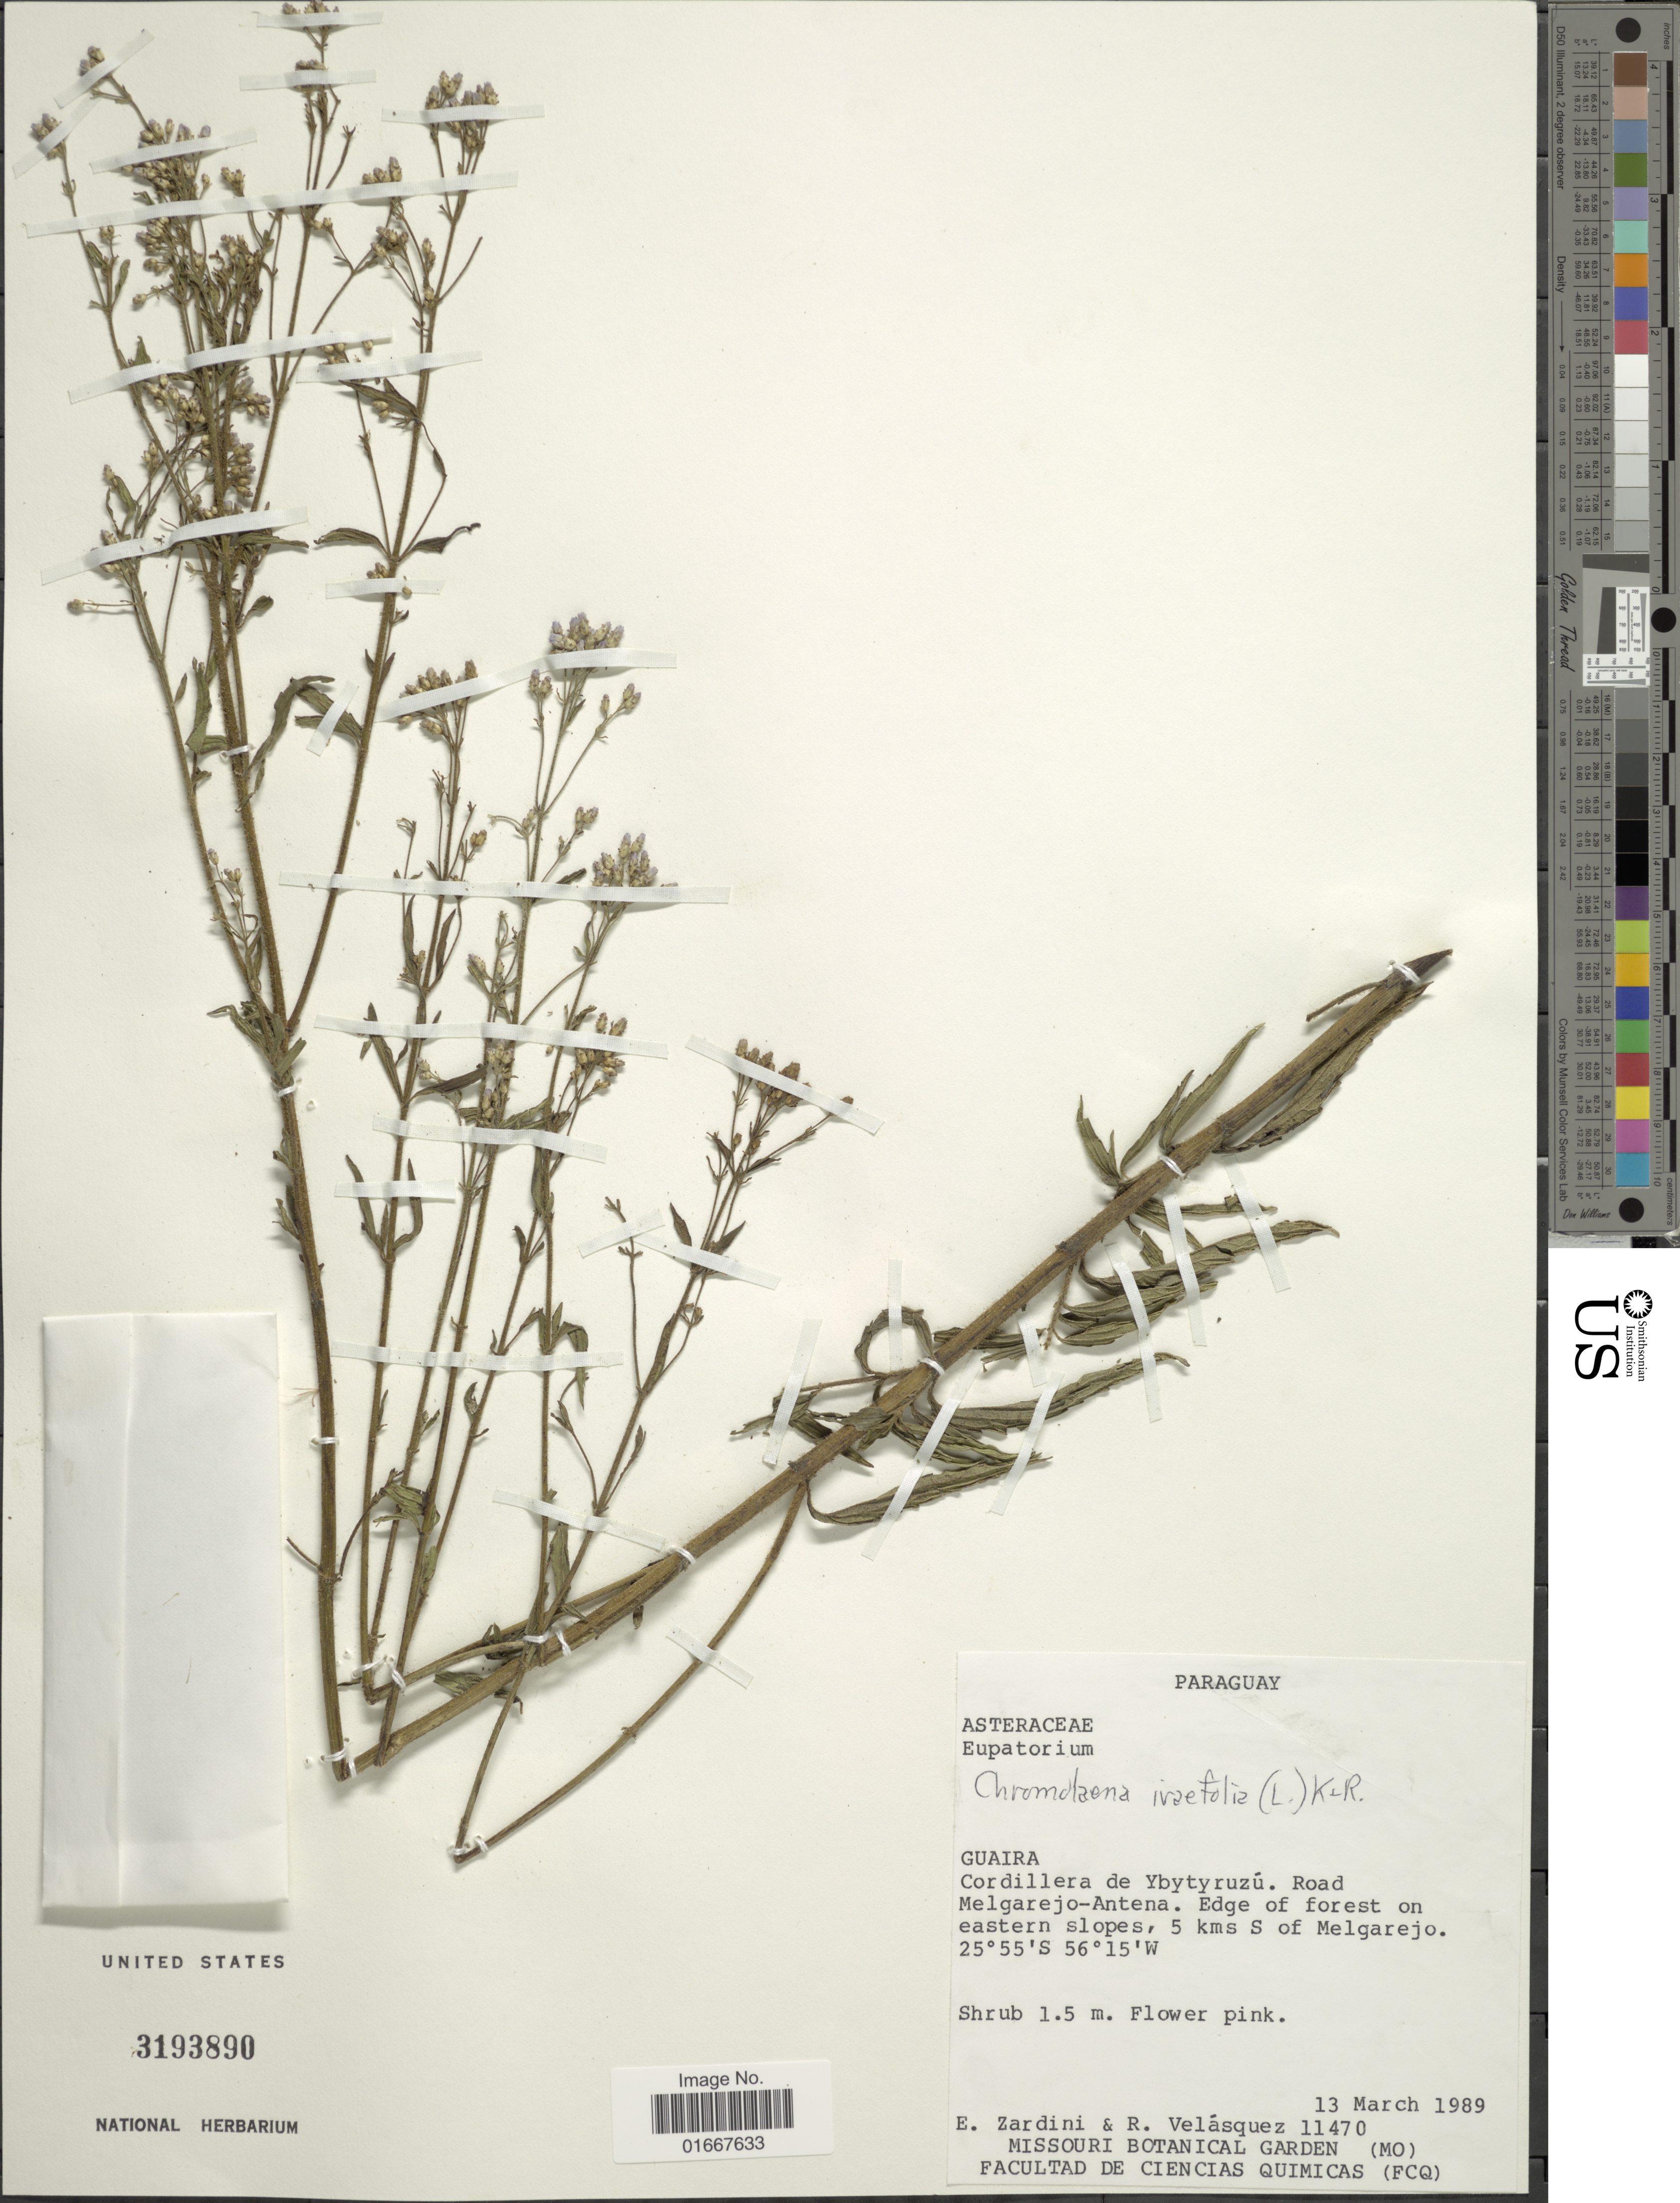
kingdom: Plantae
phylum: Tracheophyta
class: Magnoliopsida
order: Asterales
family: Asteraceae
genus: Chromolaena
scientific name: Chromolaena ivaefolia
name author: (L.) R.M. King & H. Rob.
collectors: E. M. Zardini & R. Velásquez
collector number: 11470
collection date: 1989-03-13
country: Paraguay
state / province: Guaira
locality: Cordillera de Ybytyruzú. Road Melgarejo-Antena. Edge of forest on eastern slopes, 5 kms S of Melgarejo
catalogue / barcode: US 3193890